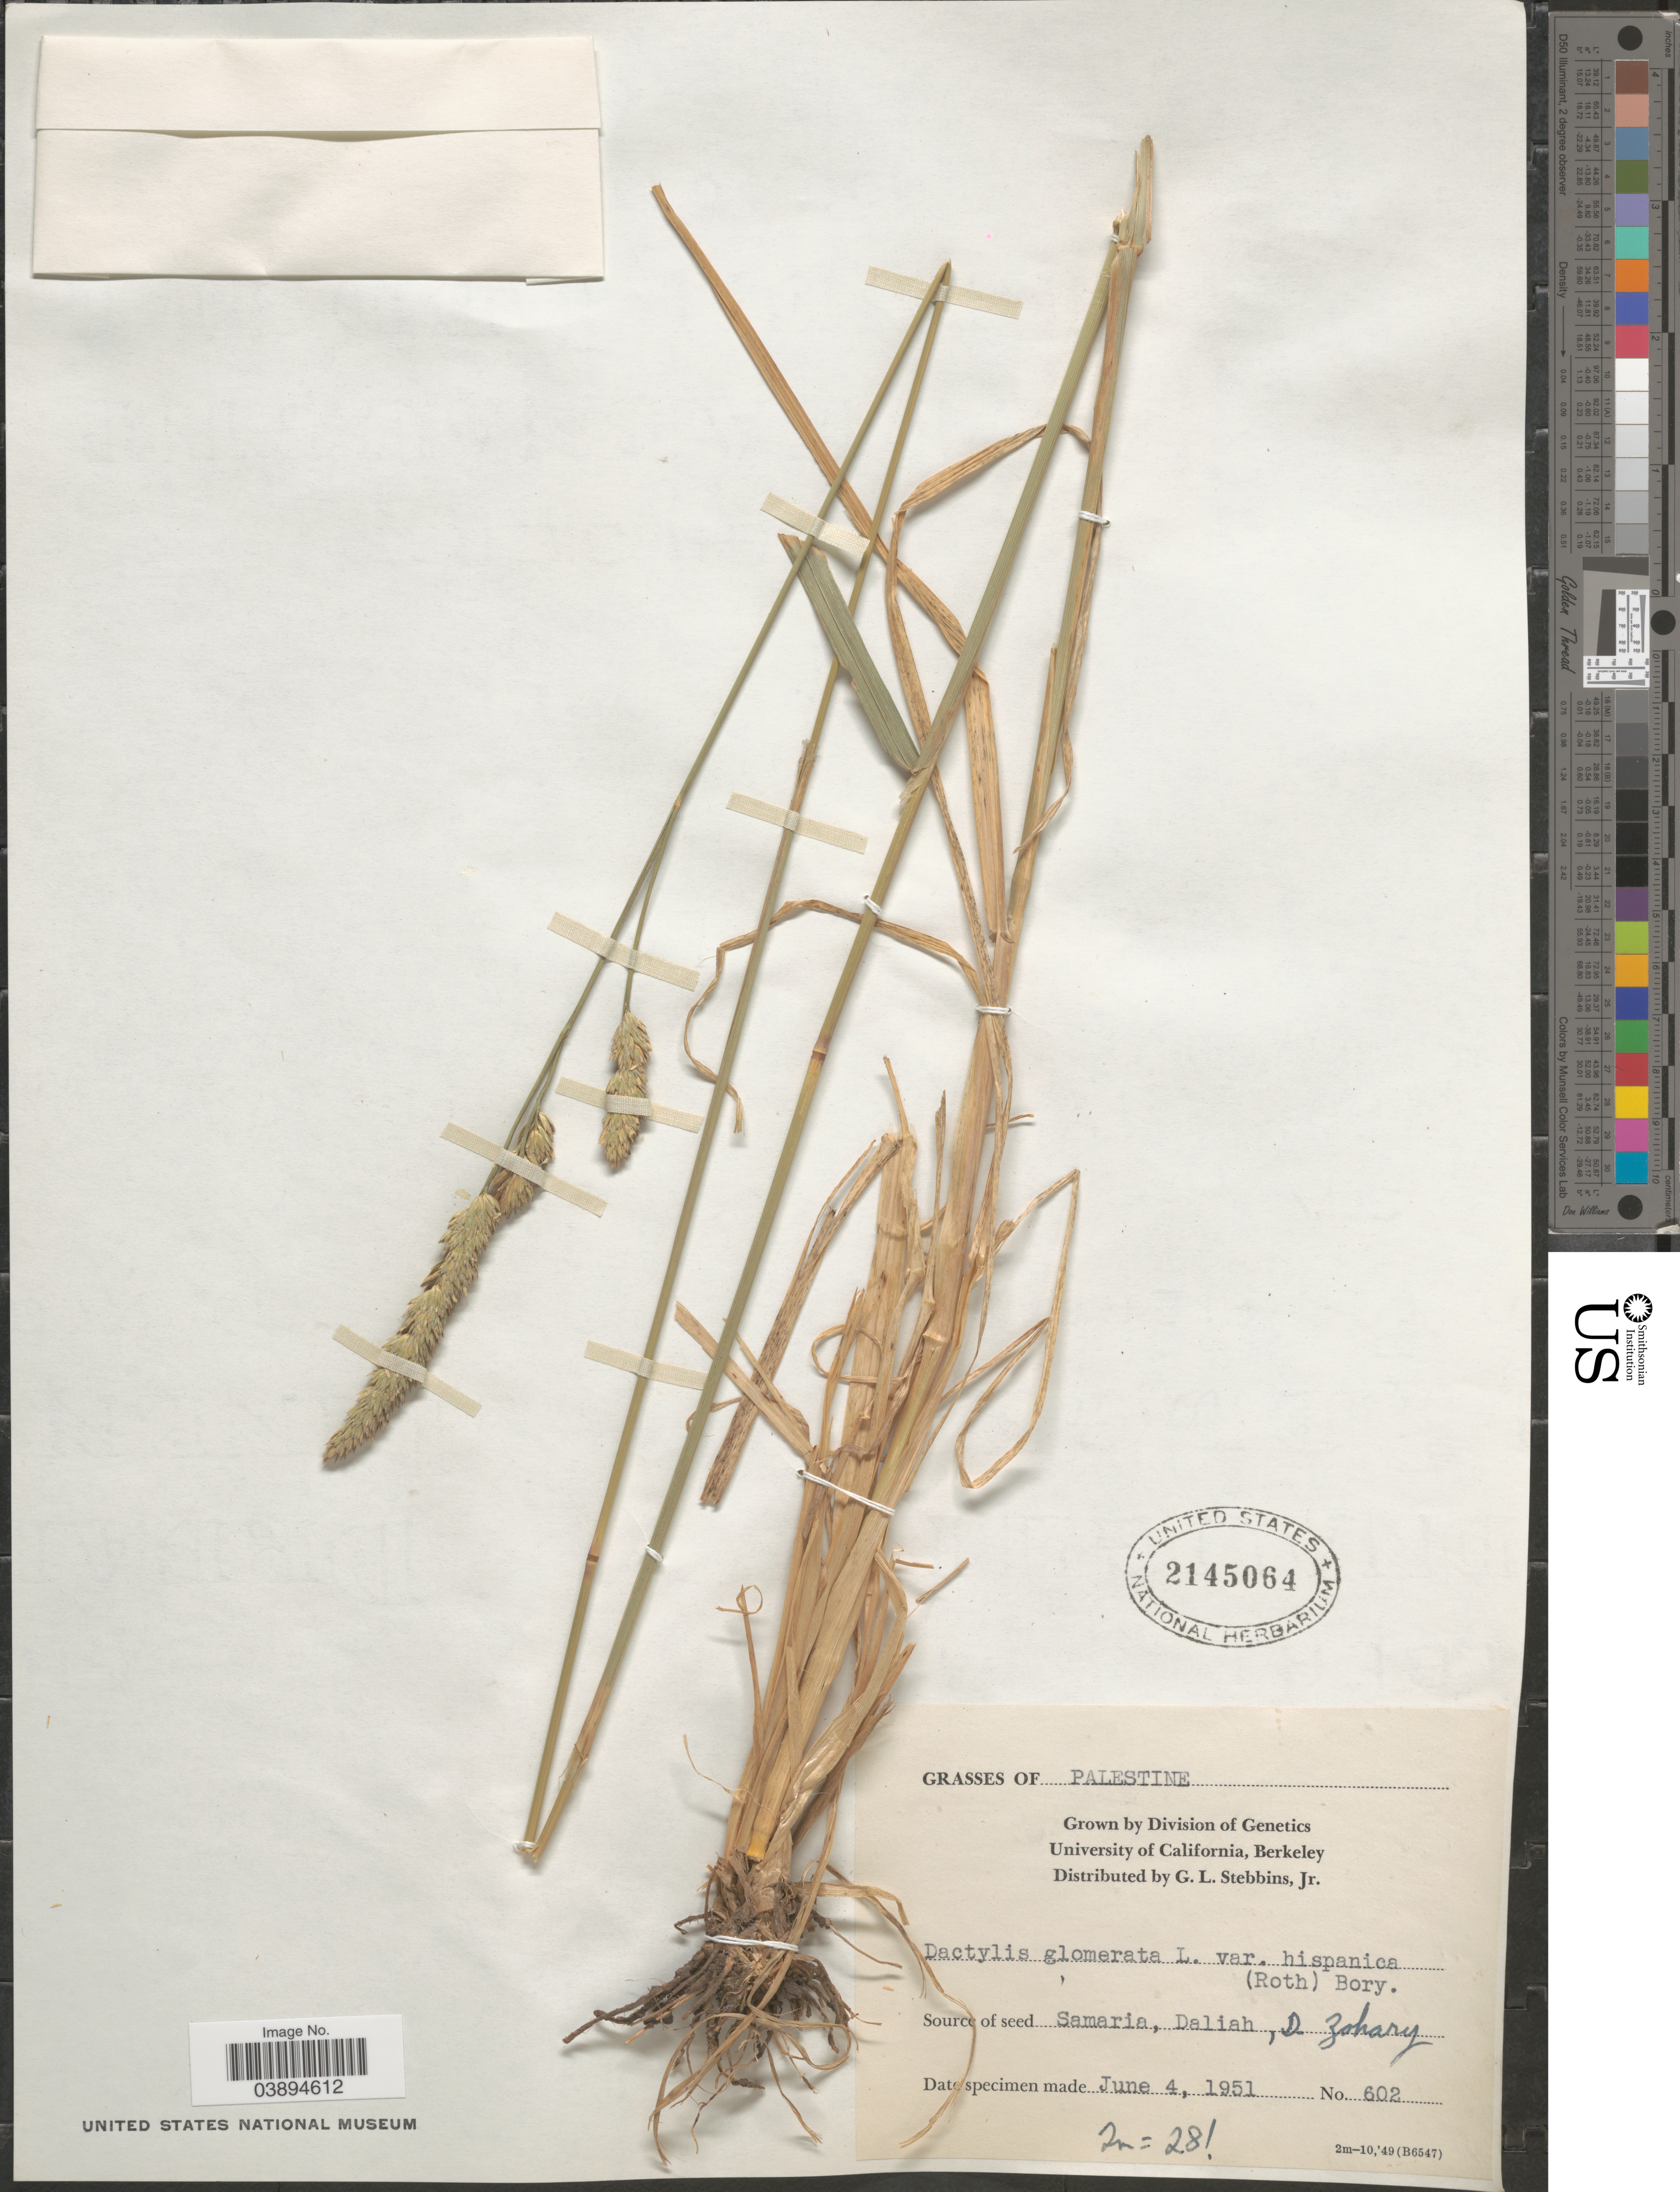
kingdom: Plantae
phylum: Tracheophyta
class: Liliopsida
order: Poales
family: Poaceae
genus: Dactylis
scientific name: Dactylis glomerata subsp. hispanica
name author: (Roth) Nyman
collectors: G. L. Stebbins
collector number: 602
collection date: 1951-06-04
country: Israel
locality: Palestine. Samaria, Daliah [unsure placement]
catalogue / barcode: US 2145064